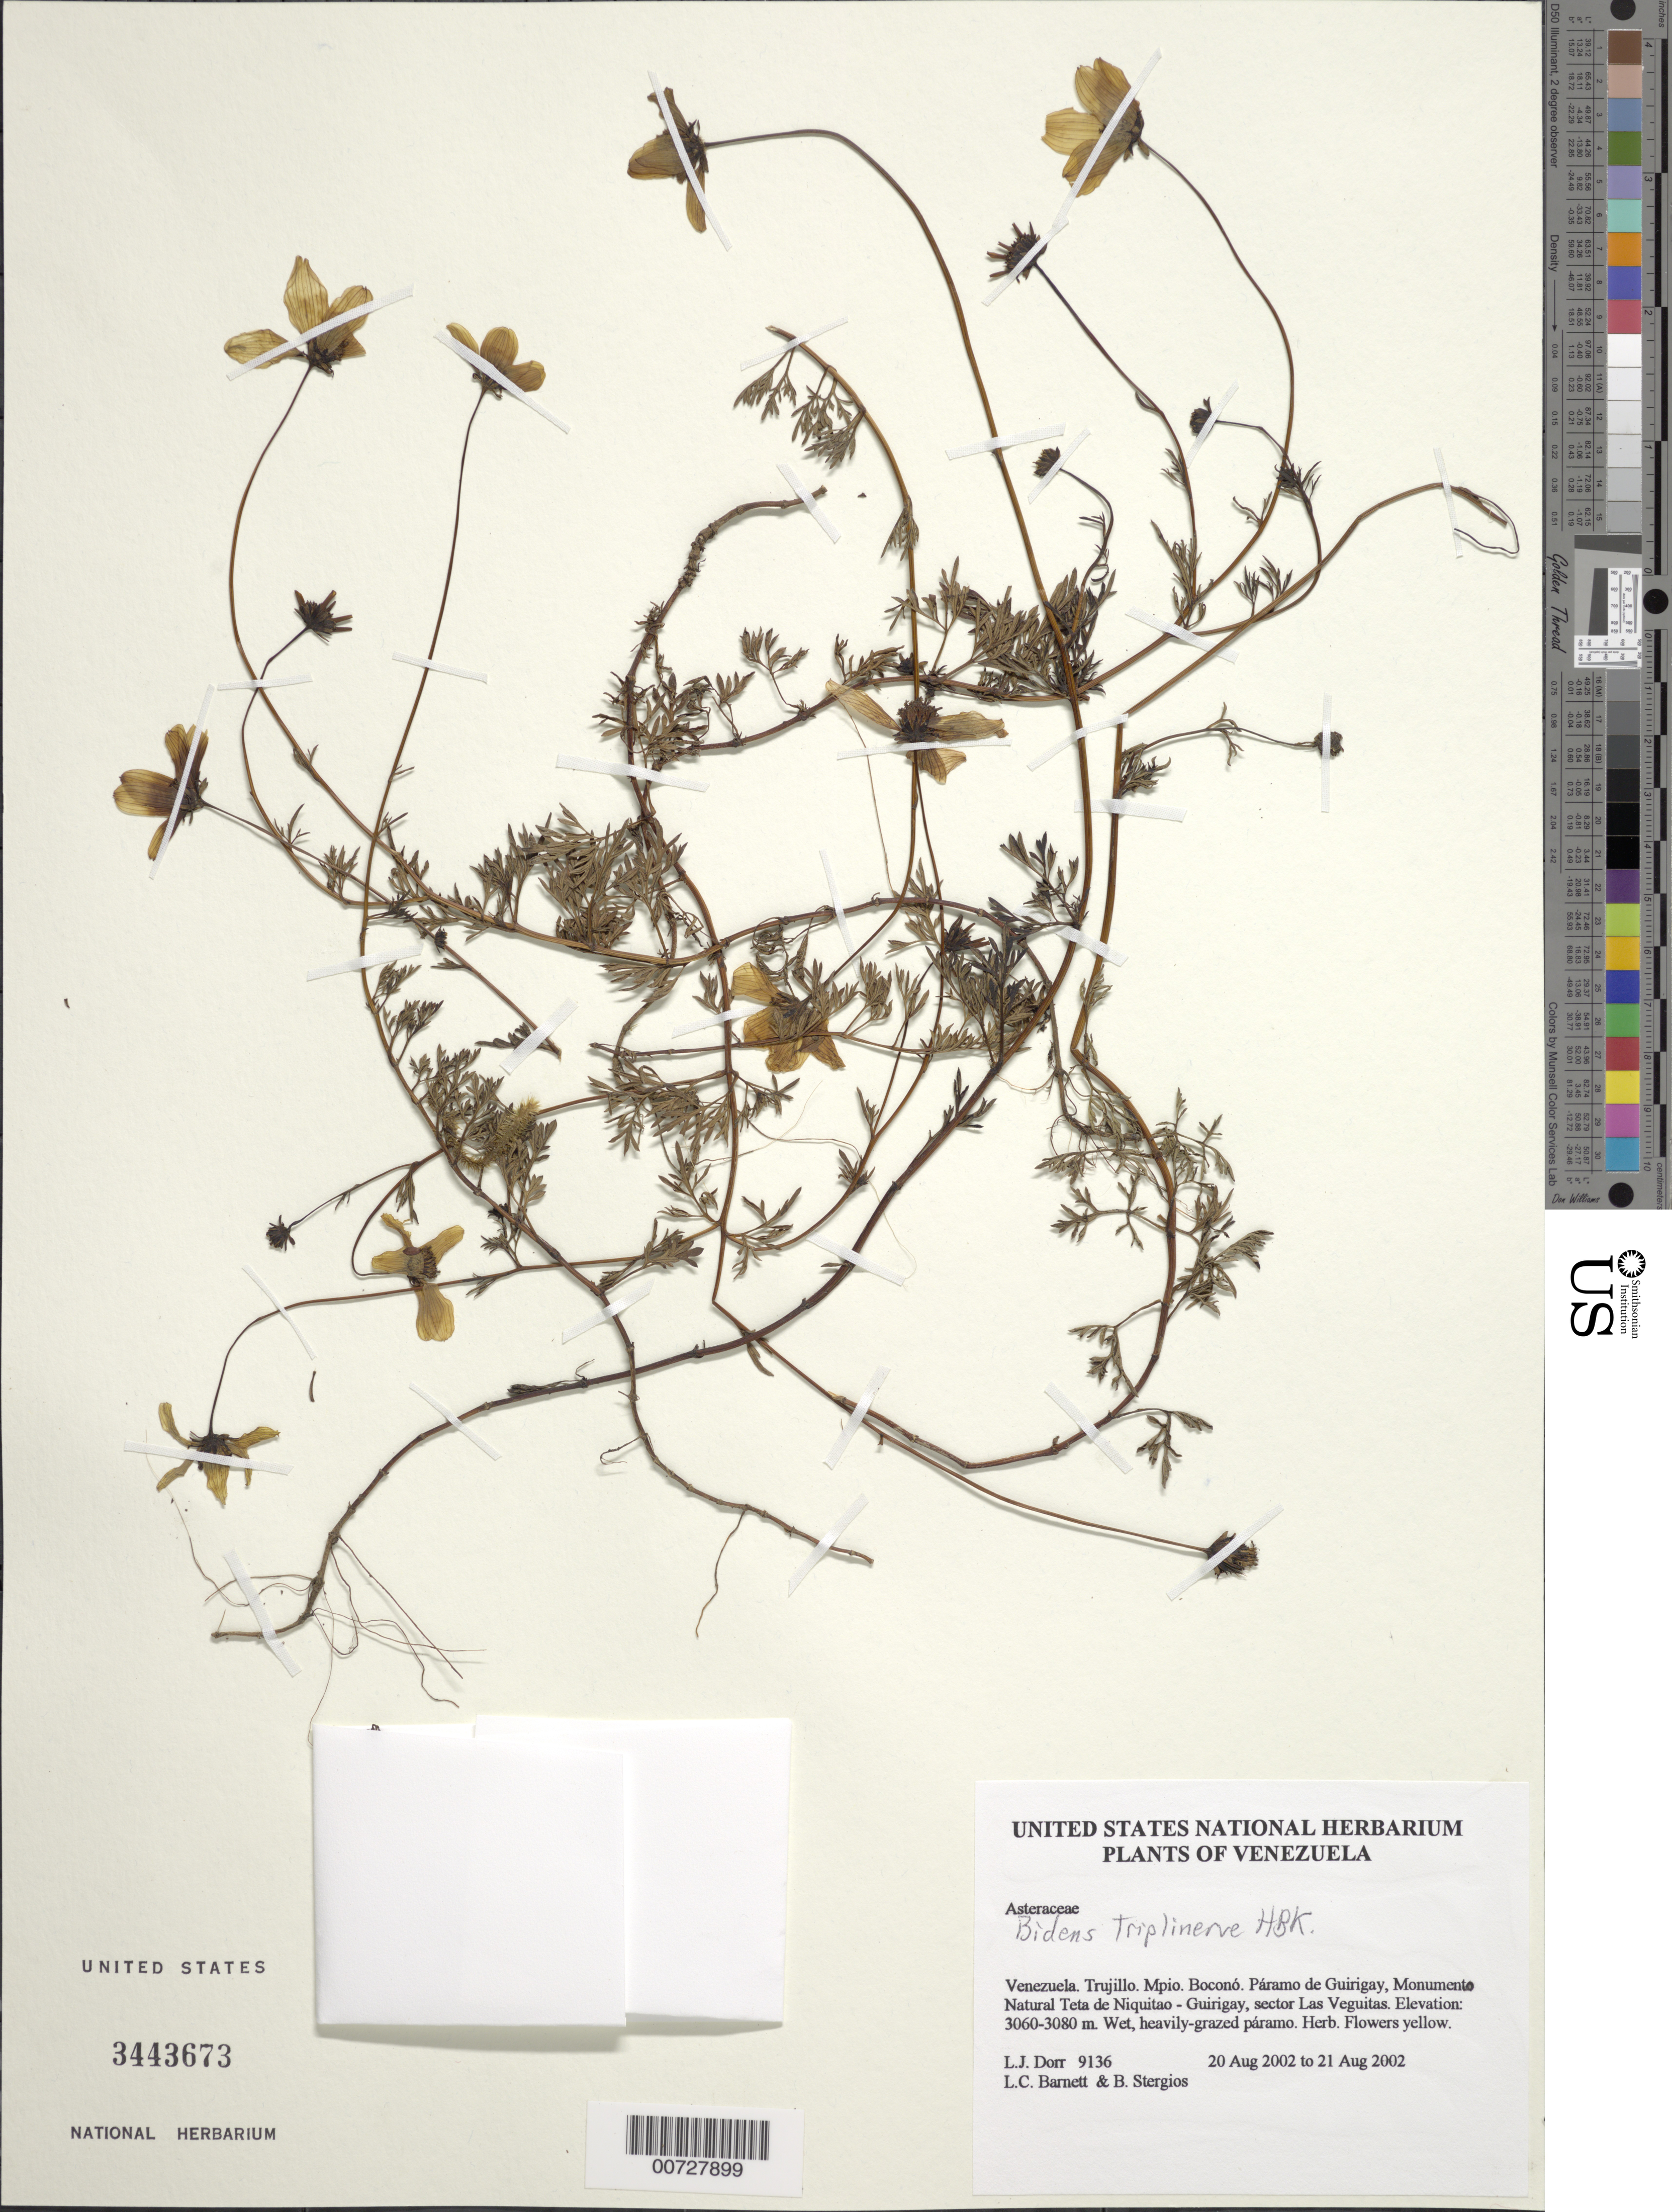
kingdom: Plantae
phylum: Tracheophyta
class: Magnoliopsida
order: Asterales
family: Asteraceae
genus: Bidens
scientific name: Bidens triplinervia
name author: Kunth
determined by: Robinson, Harold E., (US)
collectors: L. J. Dorr, L. C. Barnett & B. G. Stergios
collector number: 9136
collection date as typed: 20 Aug 2002 to 21 Aug 2002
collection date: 2002-08-20/2002-08-21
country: Venezuela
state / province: Trujillo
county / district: Boconó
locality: Páramo de Guirigay, Monumento Natural Teta de Niquitao - Guirigay, sector Las Veguitas.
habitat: Wet, heavily-grazed páramo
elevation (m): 3060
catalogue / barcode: US 3443673